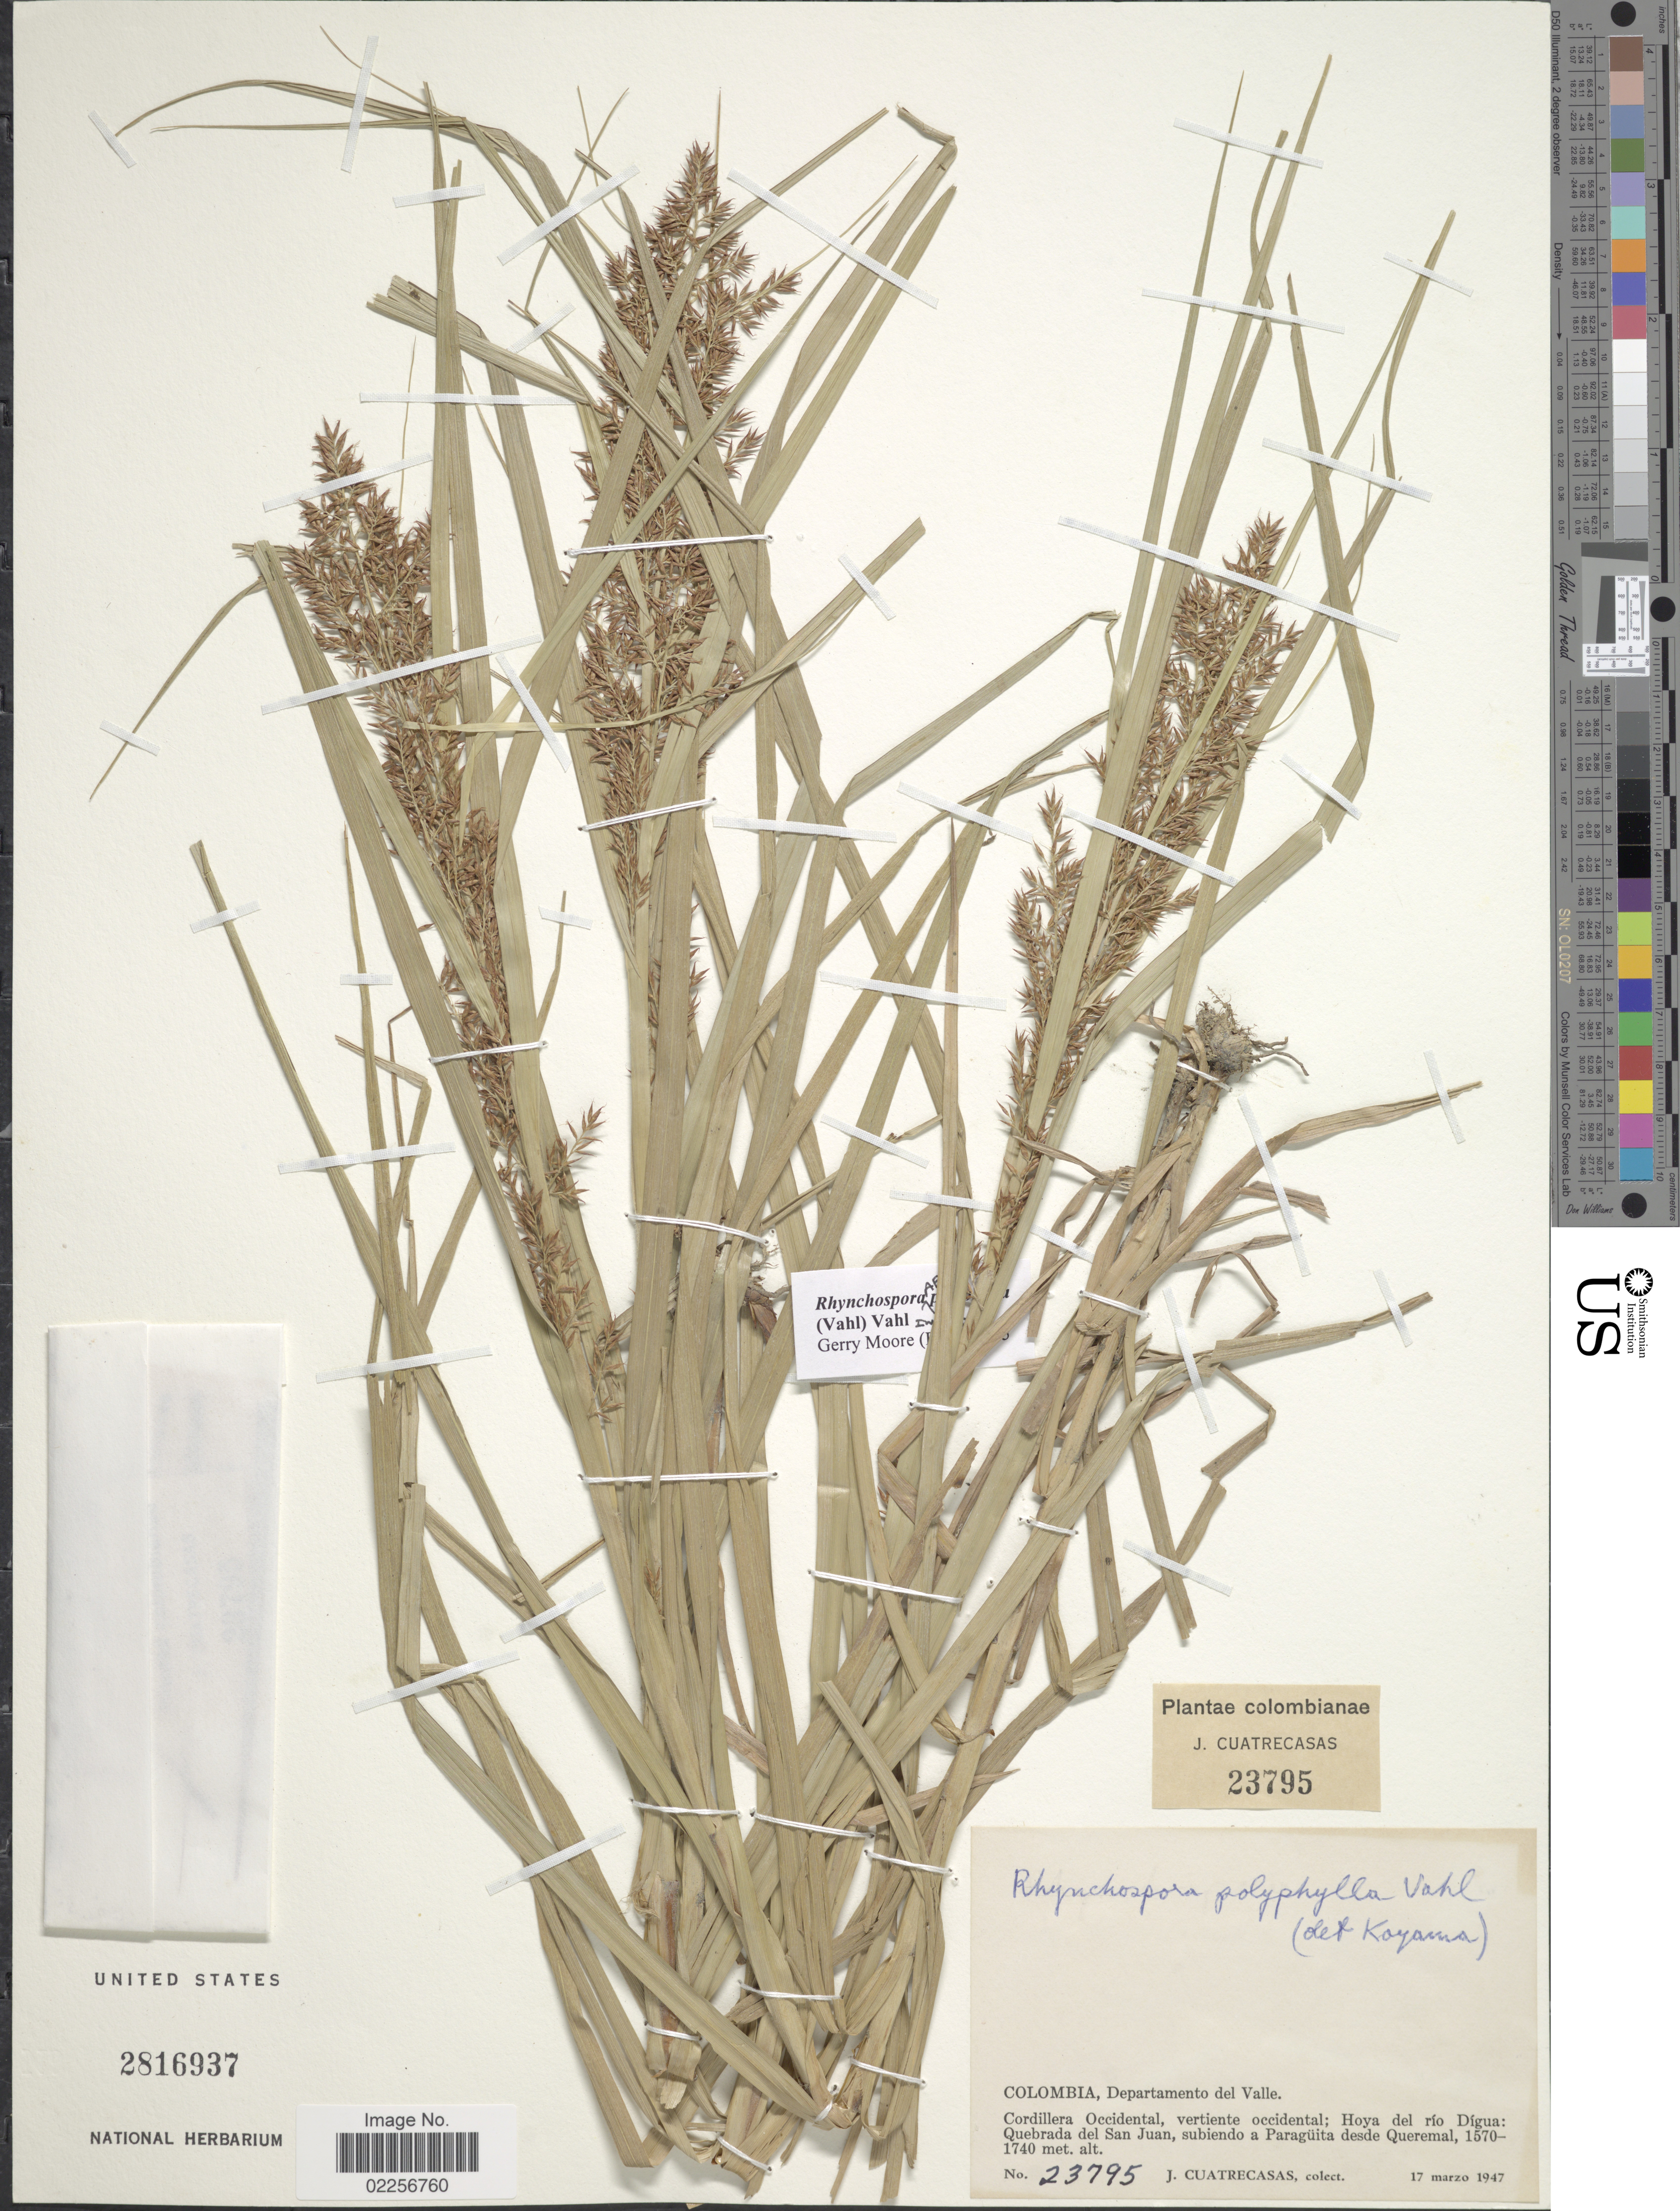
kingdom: Plantae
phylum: Tracheophyta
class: Liliopsida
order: Poales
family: Cyperaceae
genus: Rhynchospora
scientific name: Rhynchospora polyphylla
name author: (Vahl) Vahl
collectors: J. Cuatrecasas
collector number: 23795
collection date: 1947-03-17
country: Colombia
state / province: Valle del Cauca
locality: Departamento del Valle, Cordillera Occidental, vertiente occidental, Hoya del Rio Digua, Quebrada del San Juan, subiendo a Paraquita desde Queremal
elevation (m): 1570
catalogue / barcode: US 2816937